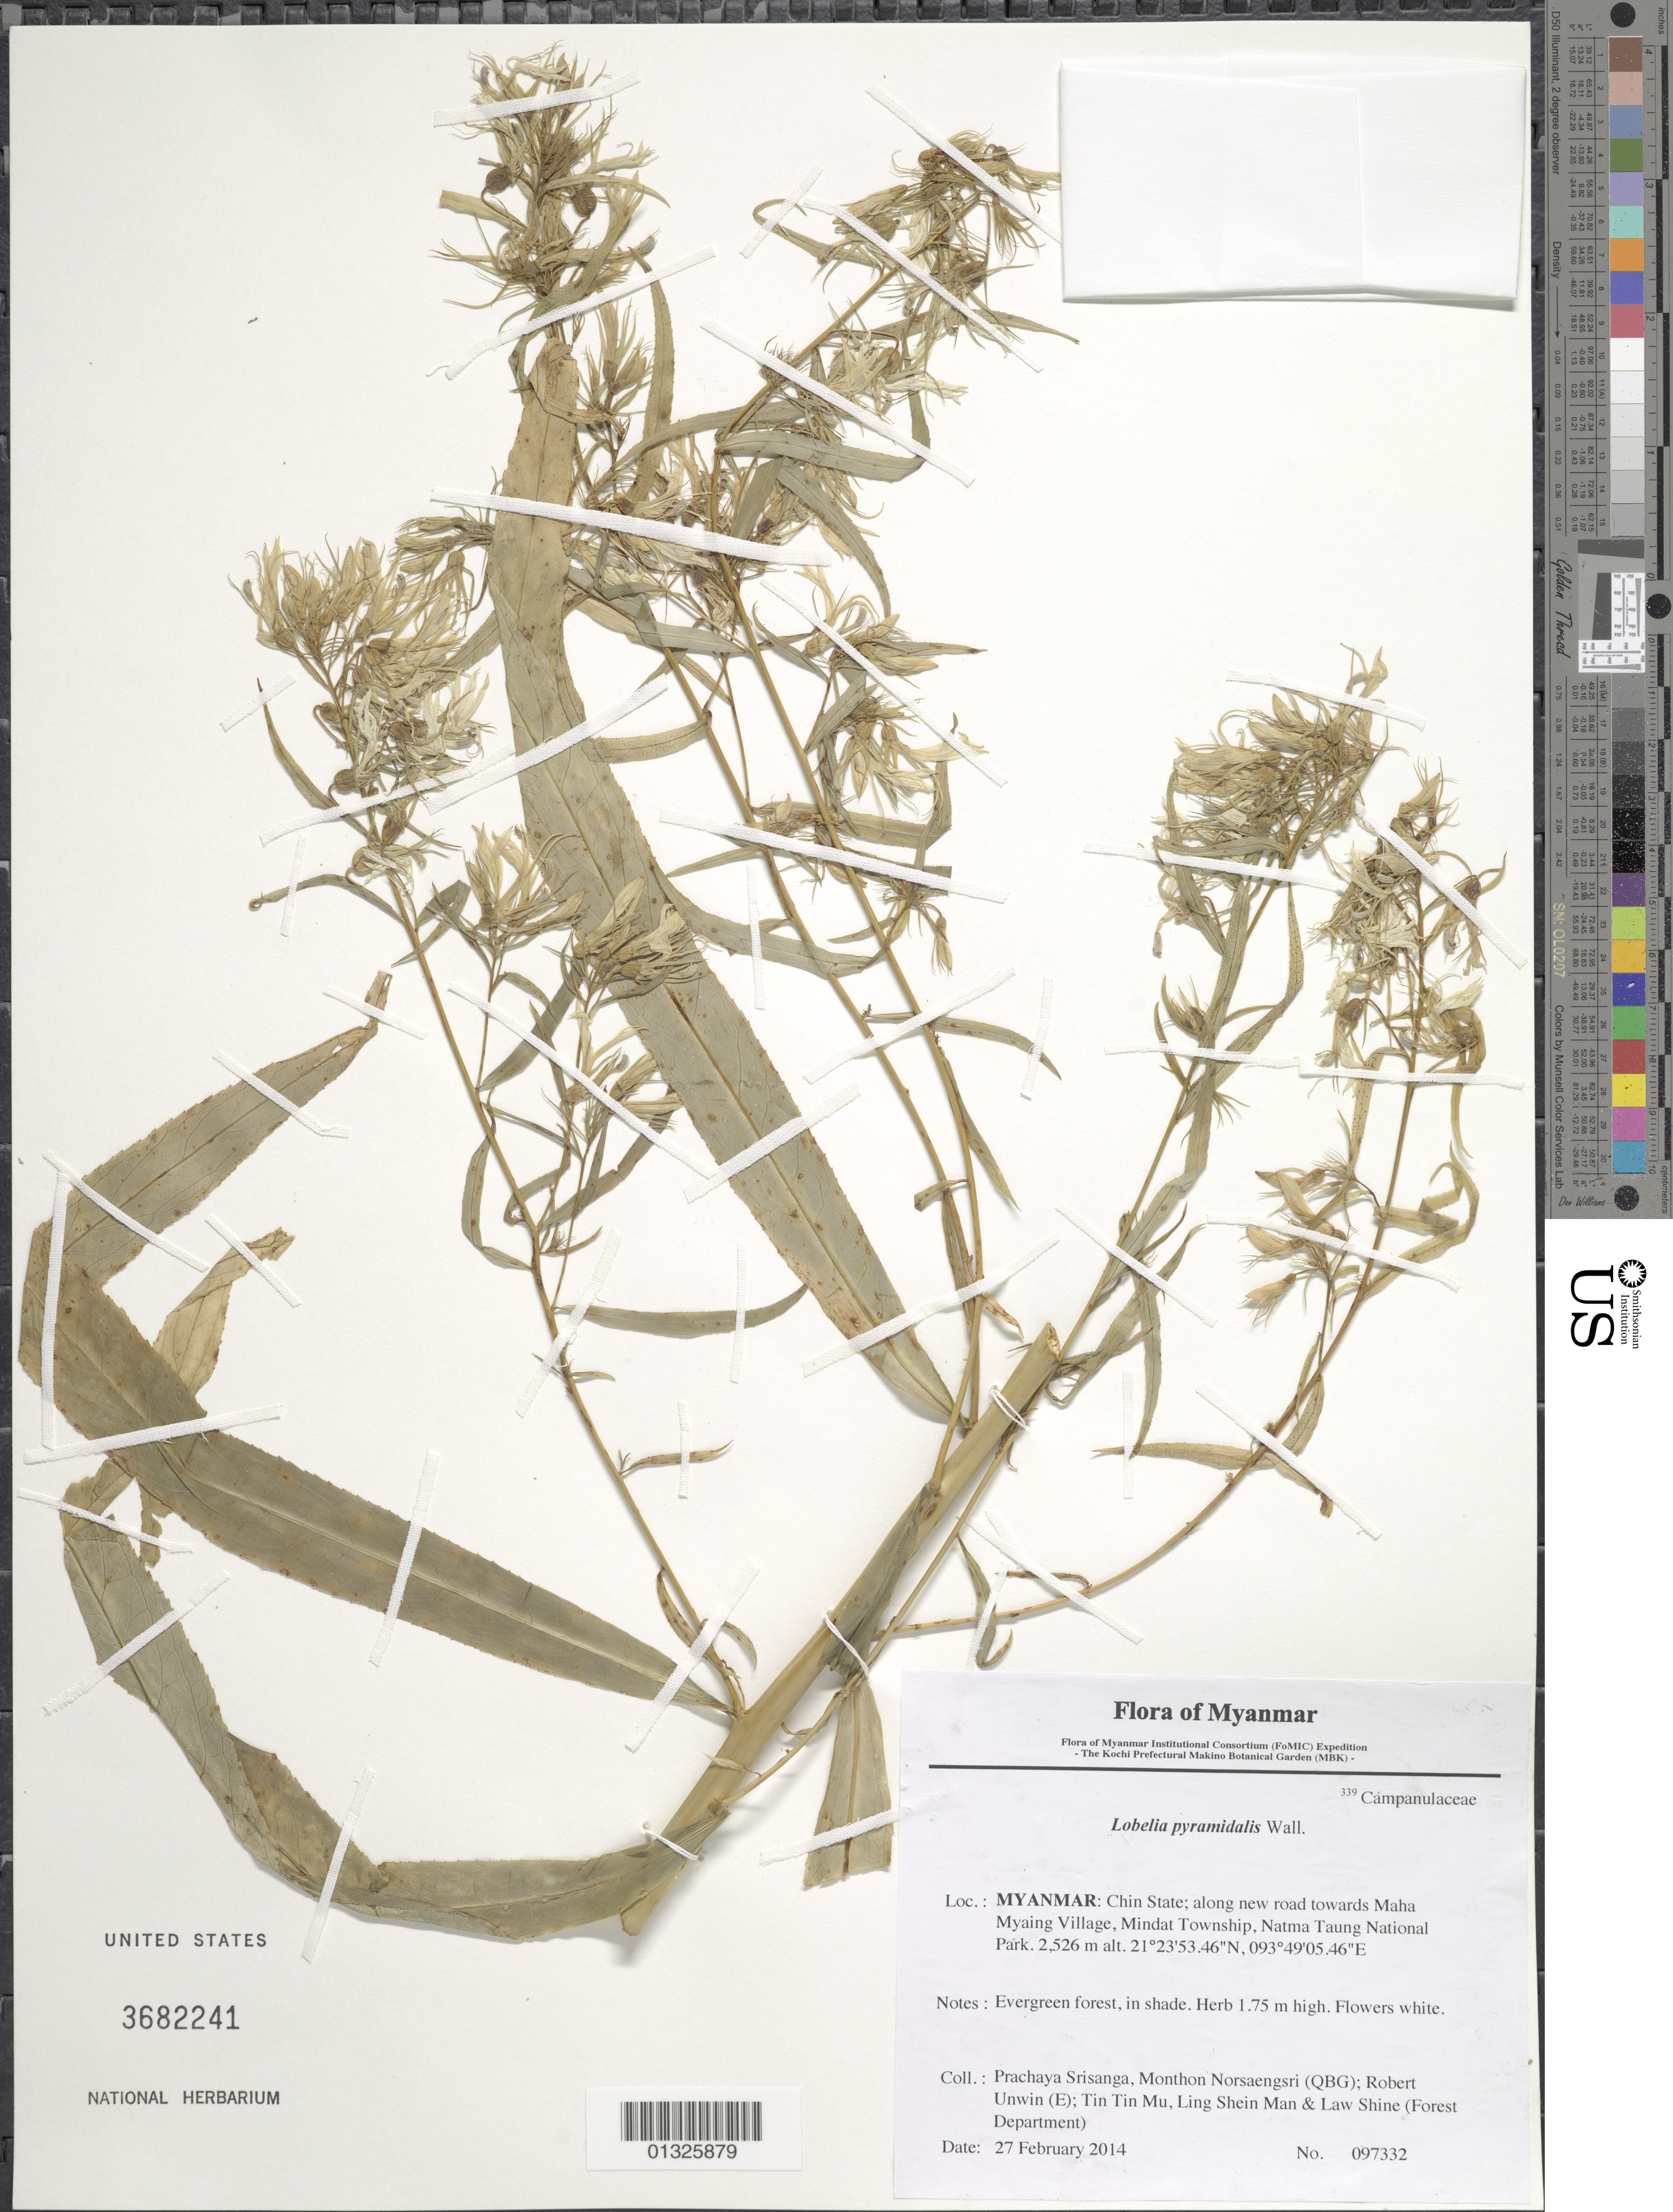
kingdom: Plantae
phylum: Tracheophyta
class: Magnoliopsida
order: Asterales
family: Campanulaceae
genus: Lobelia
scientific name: Lobelia pyramidalis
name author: Wall.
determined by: Fujikawa, Kazumi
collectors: P. Srisanga, M. Norsaengsri, R. Unwin, Tin Tin Mu, Ling Shein Man & L. Shine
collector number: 97332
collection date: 2014-02-27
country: Myanmar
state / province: Chin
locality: Along new road towards Maha Myaing Village, Mindat Township, Natma Taung National Park.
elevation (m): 2526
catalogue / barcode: US 3682241